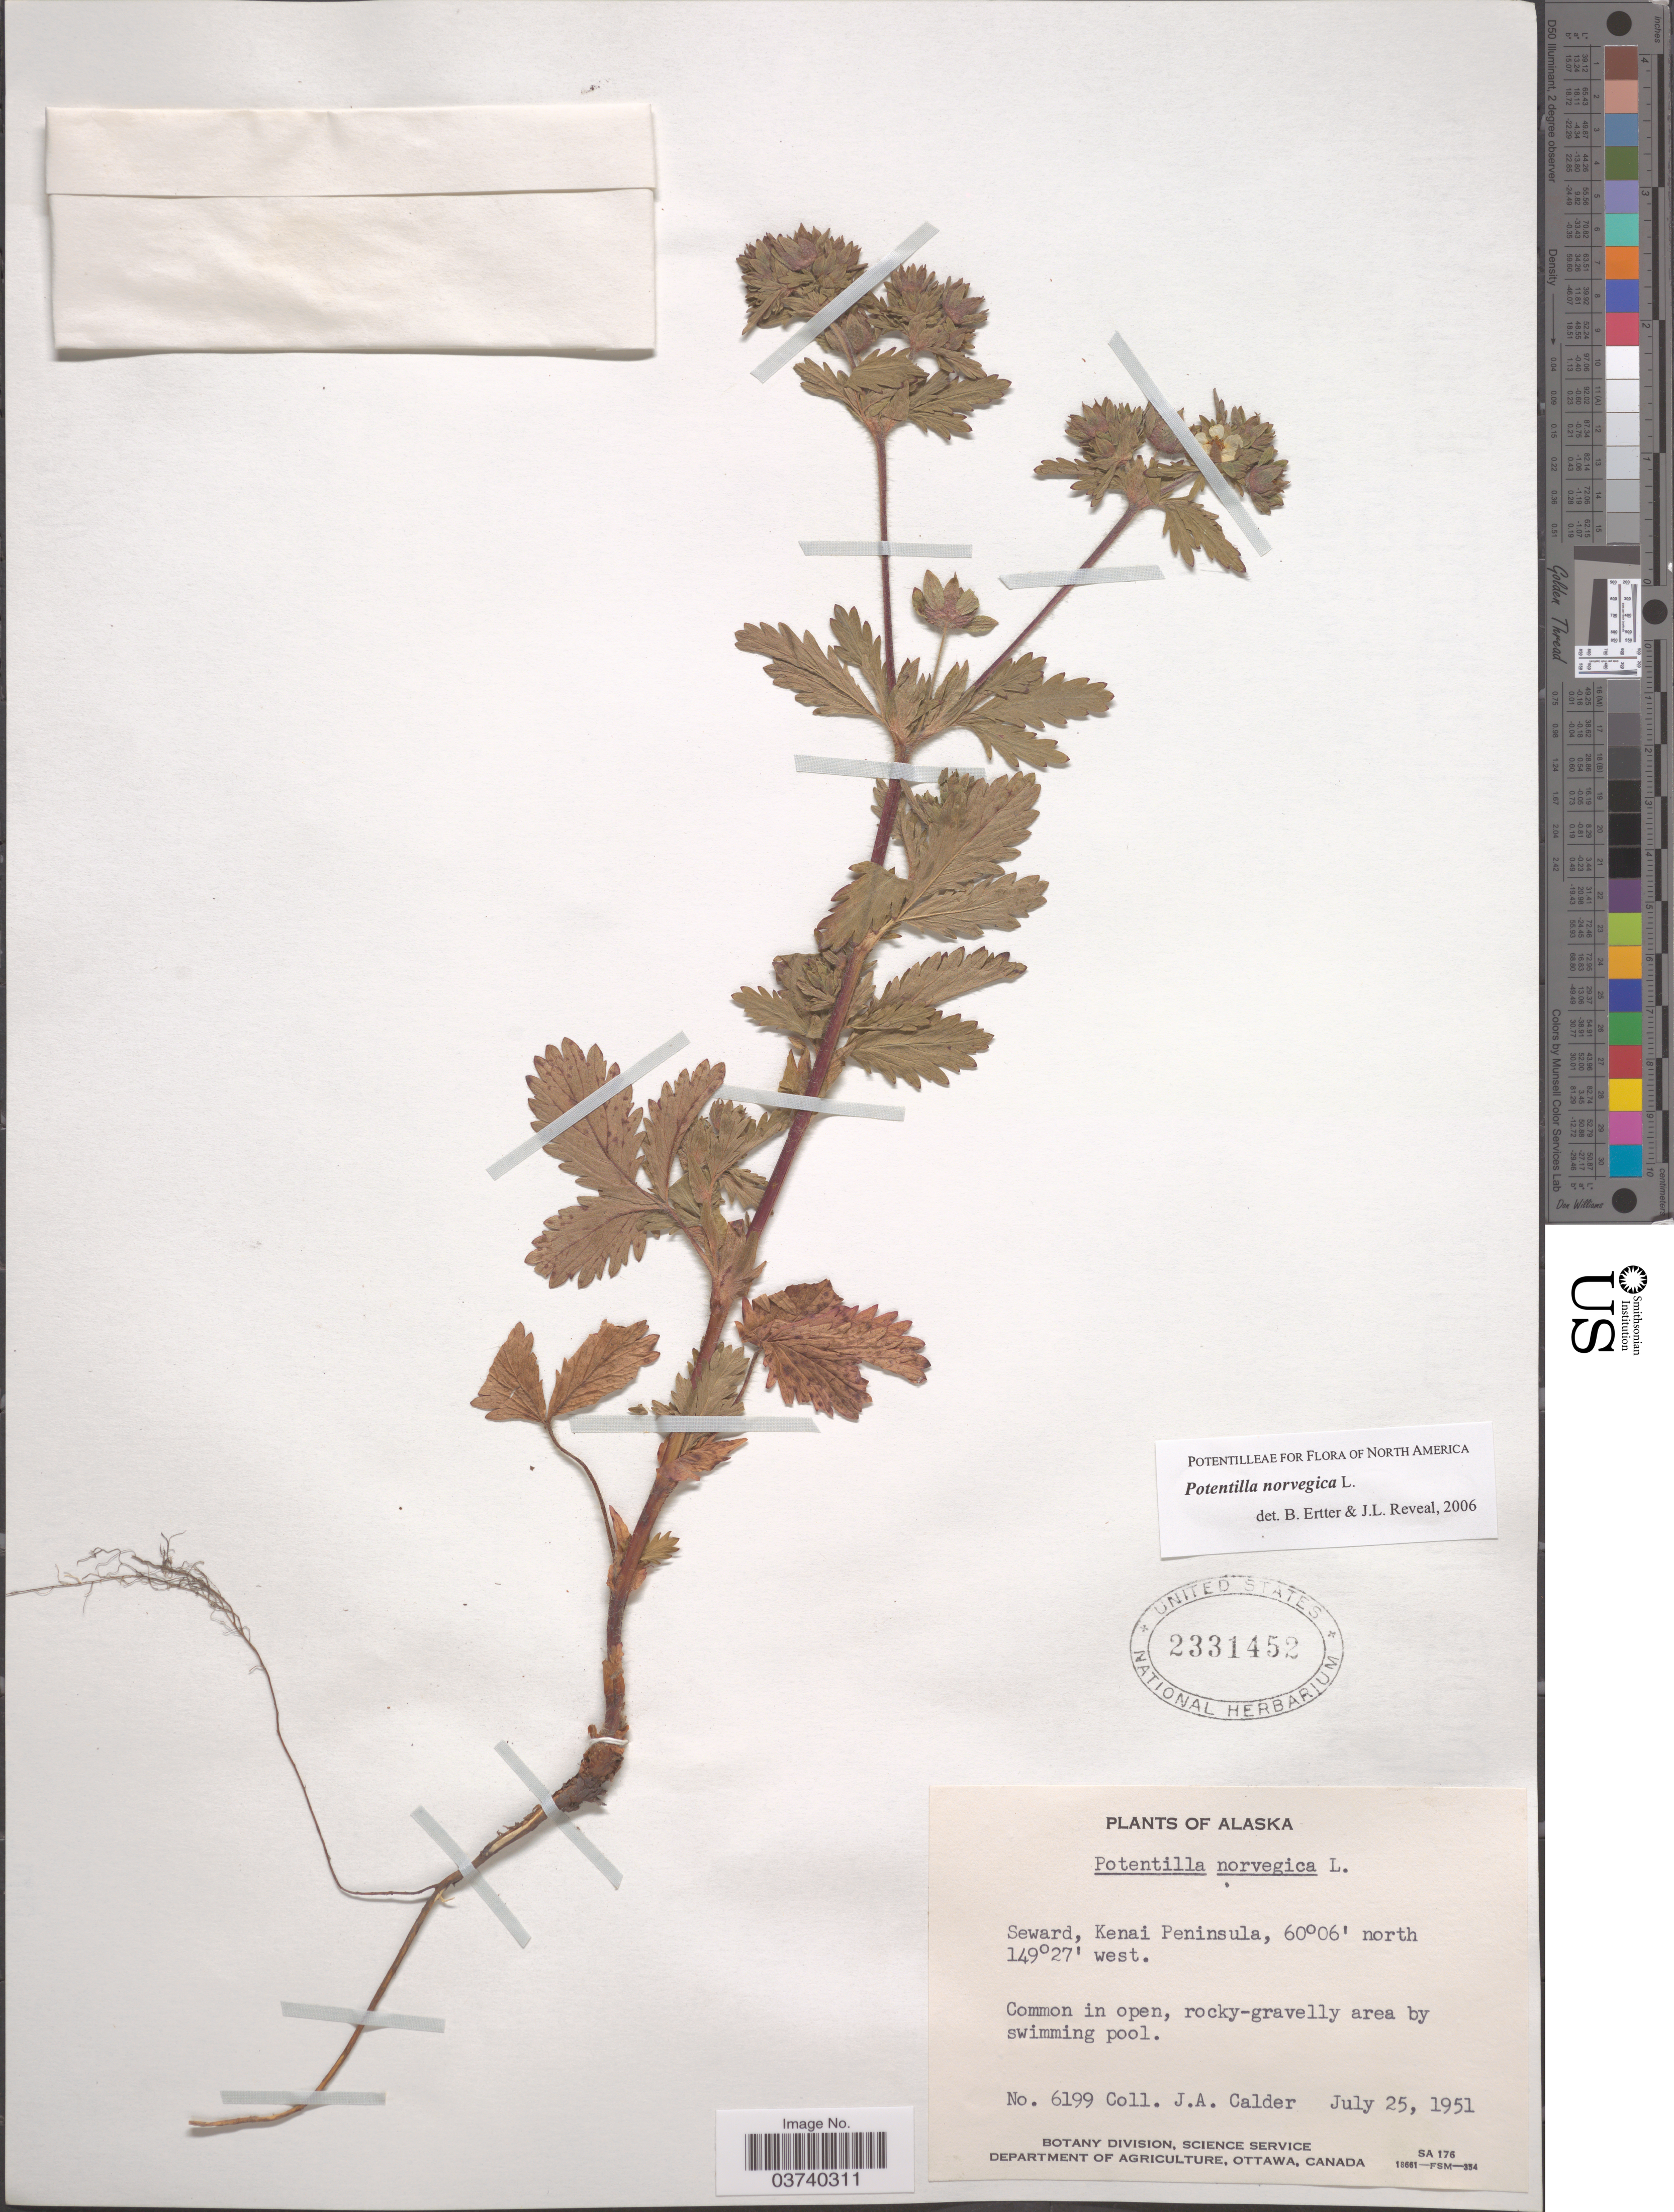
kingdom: Plantae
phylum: Tracheophyta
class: Magnoliopsida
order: Rosales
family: Rosaceae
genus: Potentilla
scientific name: Potentilla norvegica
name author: L.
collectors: J. A. Calder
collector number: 6199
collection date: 1951-07-25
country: United States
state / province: Alaska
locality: Seward, Kenai Peninsula. Area by swimming pool.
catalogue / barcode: US 2331452